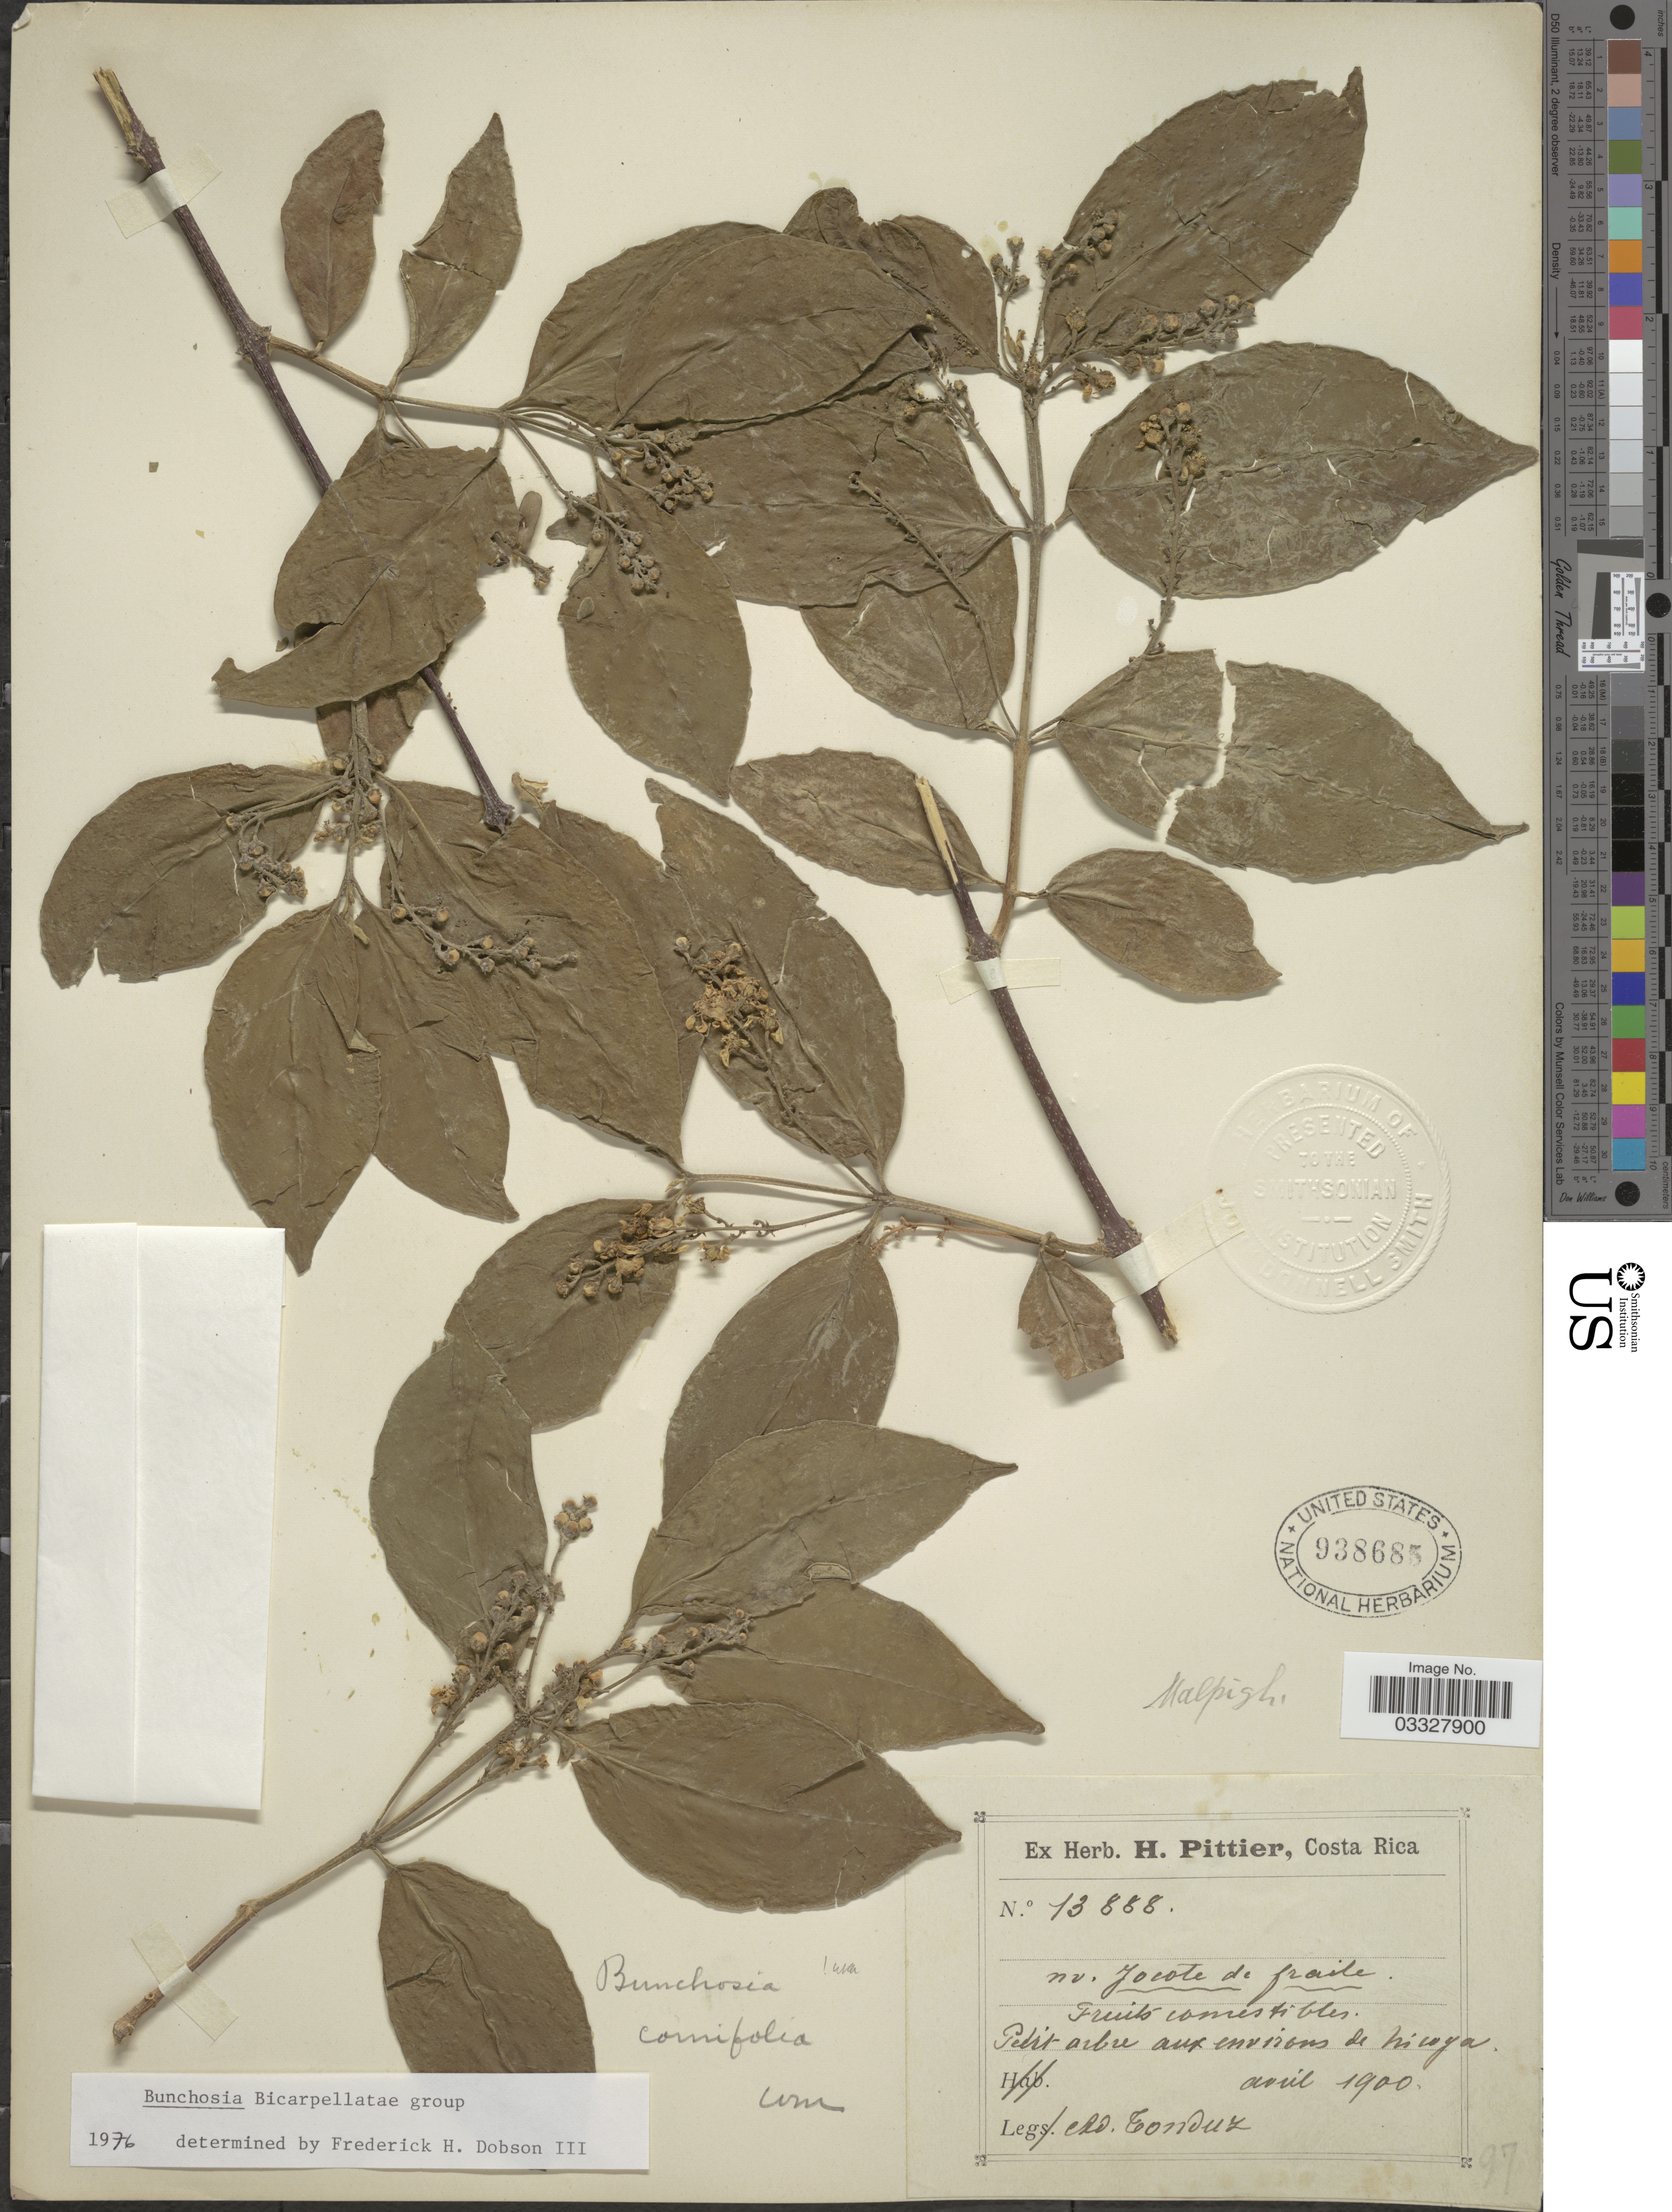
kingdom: Plantae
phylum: Tracheophyta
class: Magnoliopsida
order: Malpighiales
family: Malpighiaceae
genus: Bunchosia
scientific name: Bunchosia cornifolia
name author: Kunth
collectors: A. Tonduz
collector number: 13888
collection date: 1900-04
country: Costa Rica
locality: Petit arbre aux environs de Nicoya.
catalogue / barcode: US 938685